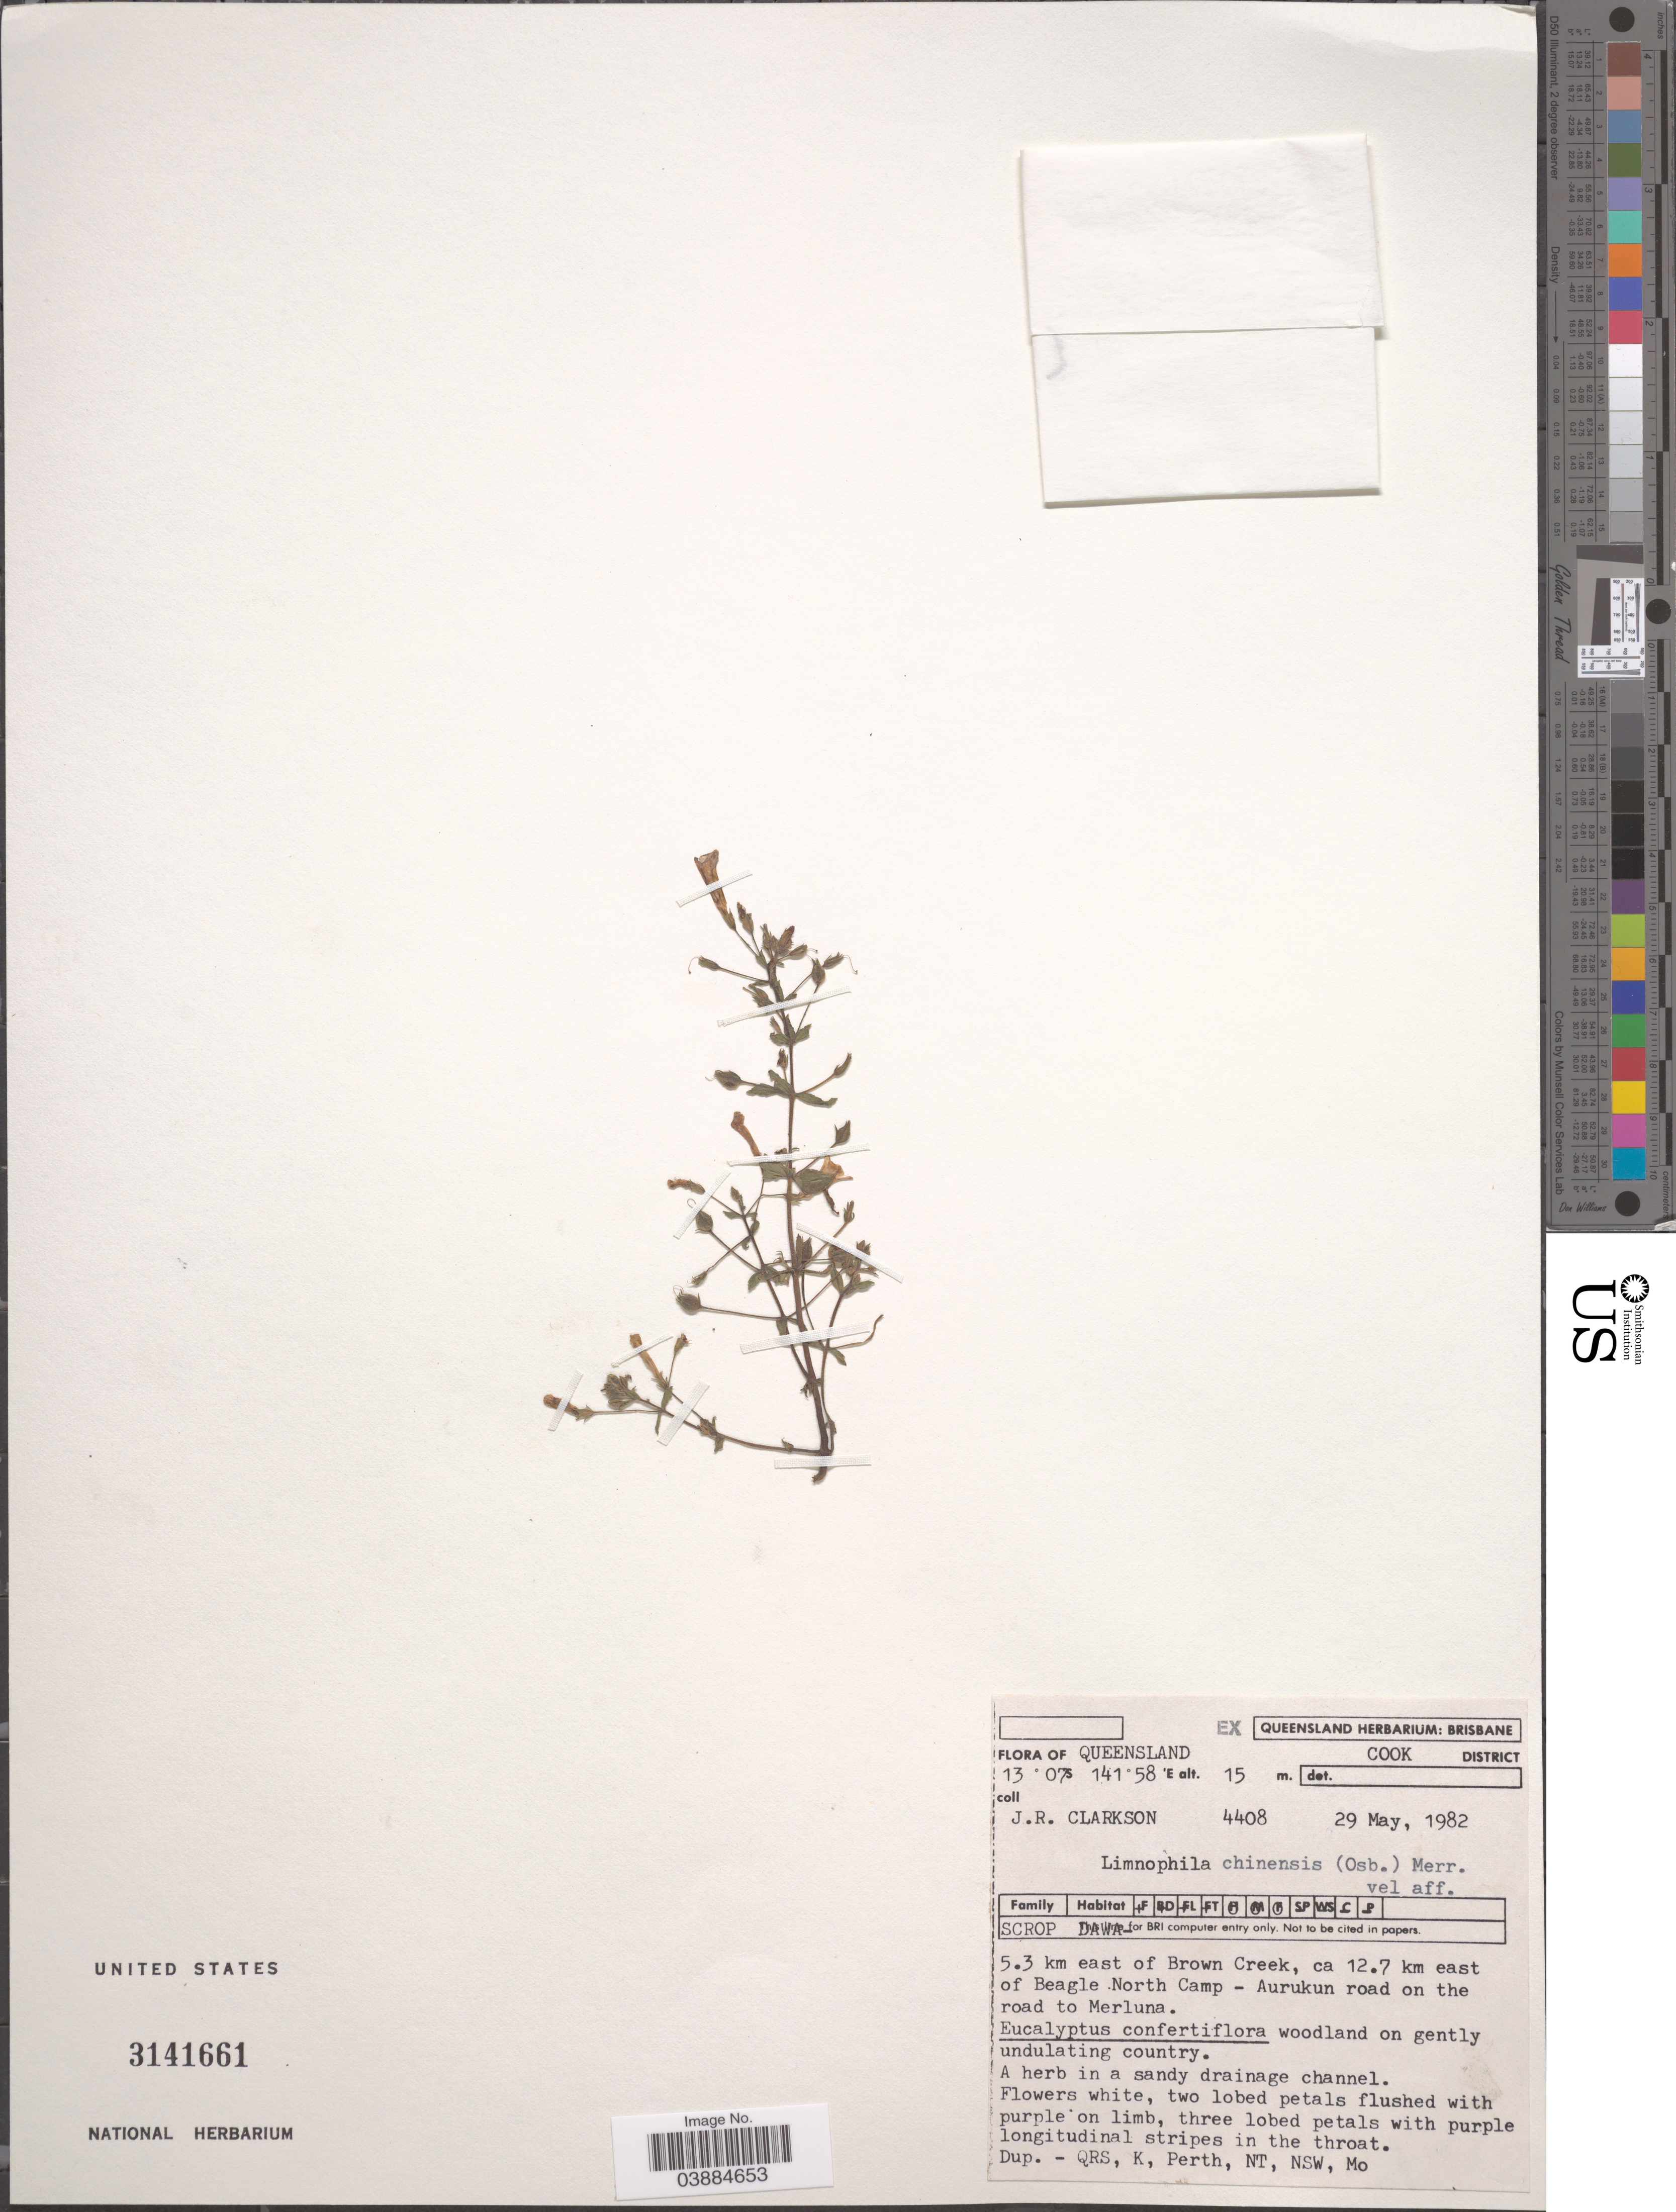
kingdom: Plantae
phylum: Tracheophyta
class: Magnoliopsida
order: Lamiales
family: Plantaginaceae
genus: Limnophila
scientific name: Limnophila chinensis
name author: (Osbeck) Merr.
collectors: J. Clarkson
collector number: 4408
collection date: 1982-05-29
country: Australia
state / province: Queensland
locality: Cook District. 5.3 km east of Brown Creek, ca 12.7 km east of Beagle North Camp - Aurukun road on the road to Merluna.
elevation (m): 15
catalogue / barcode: US 3141661